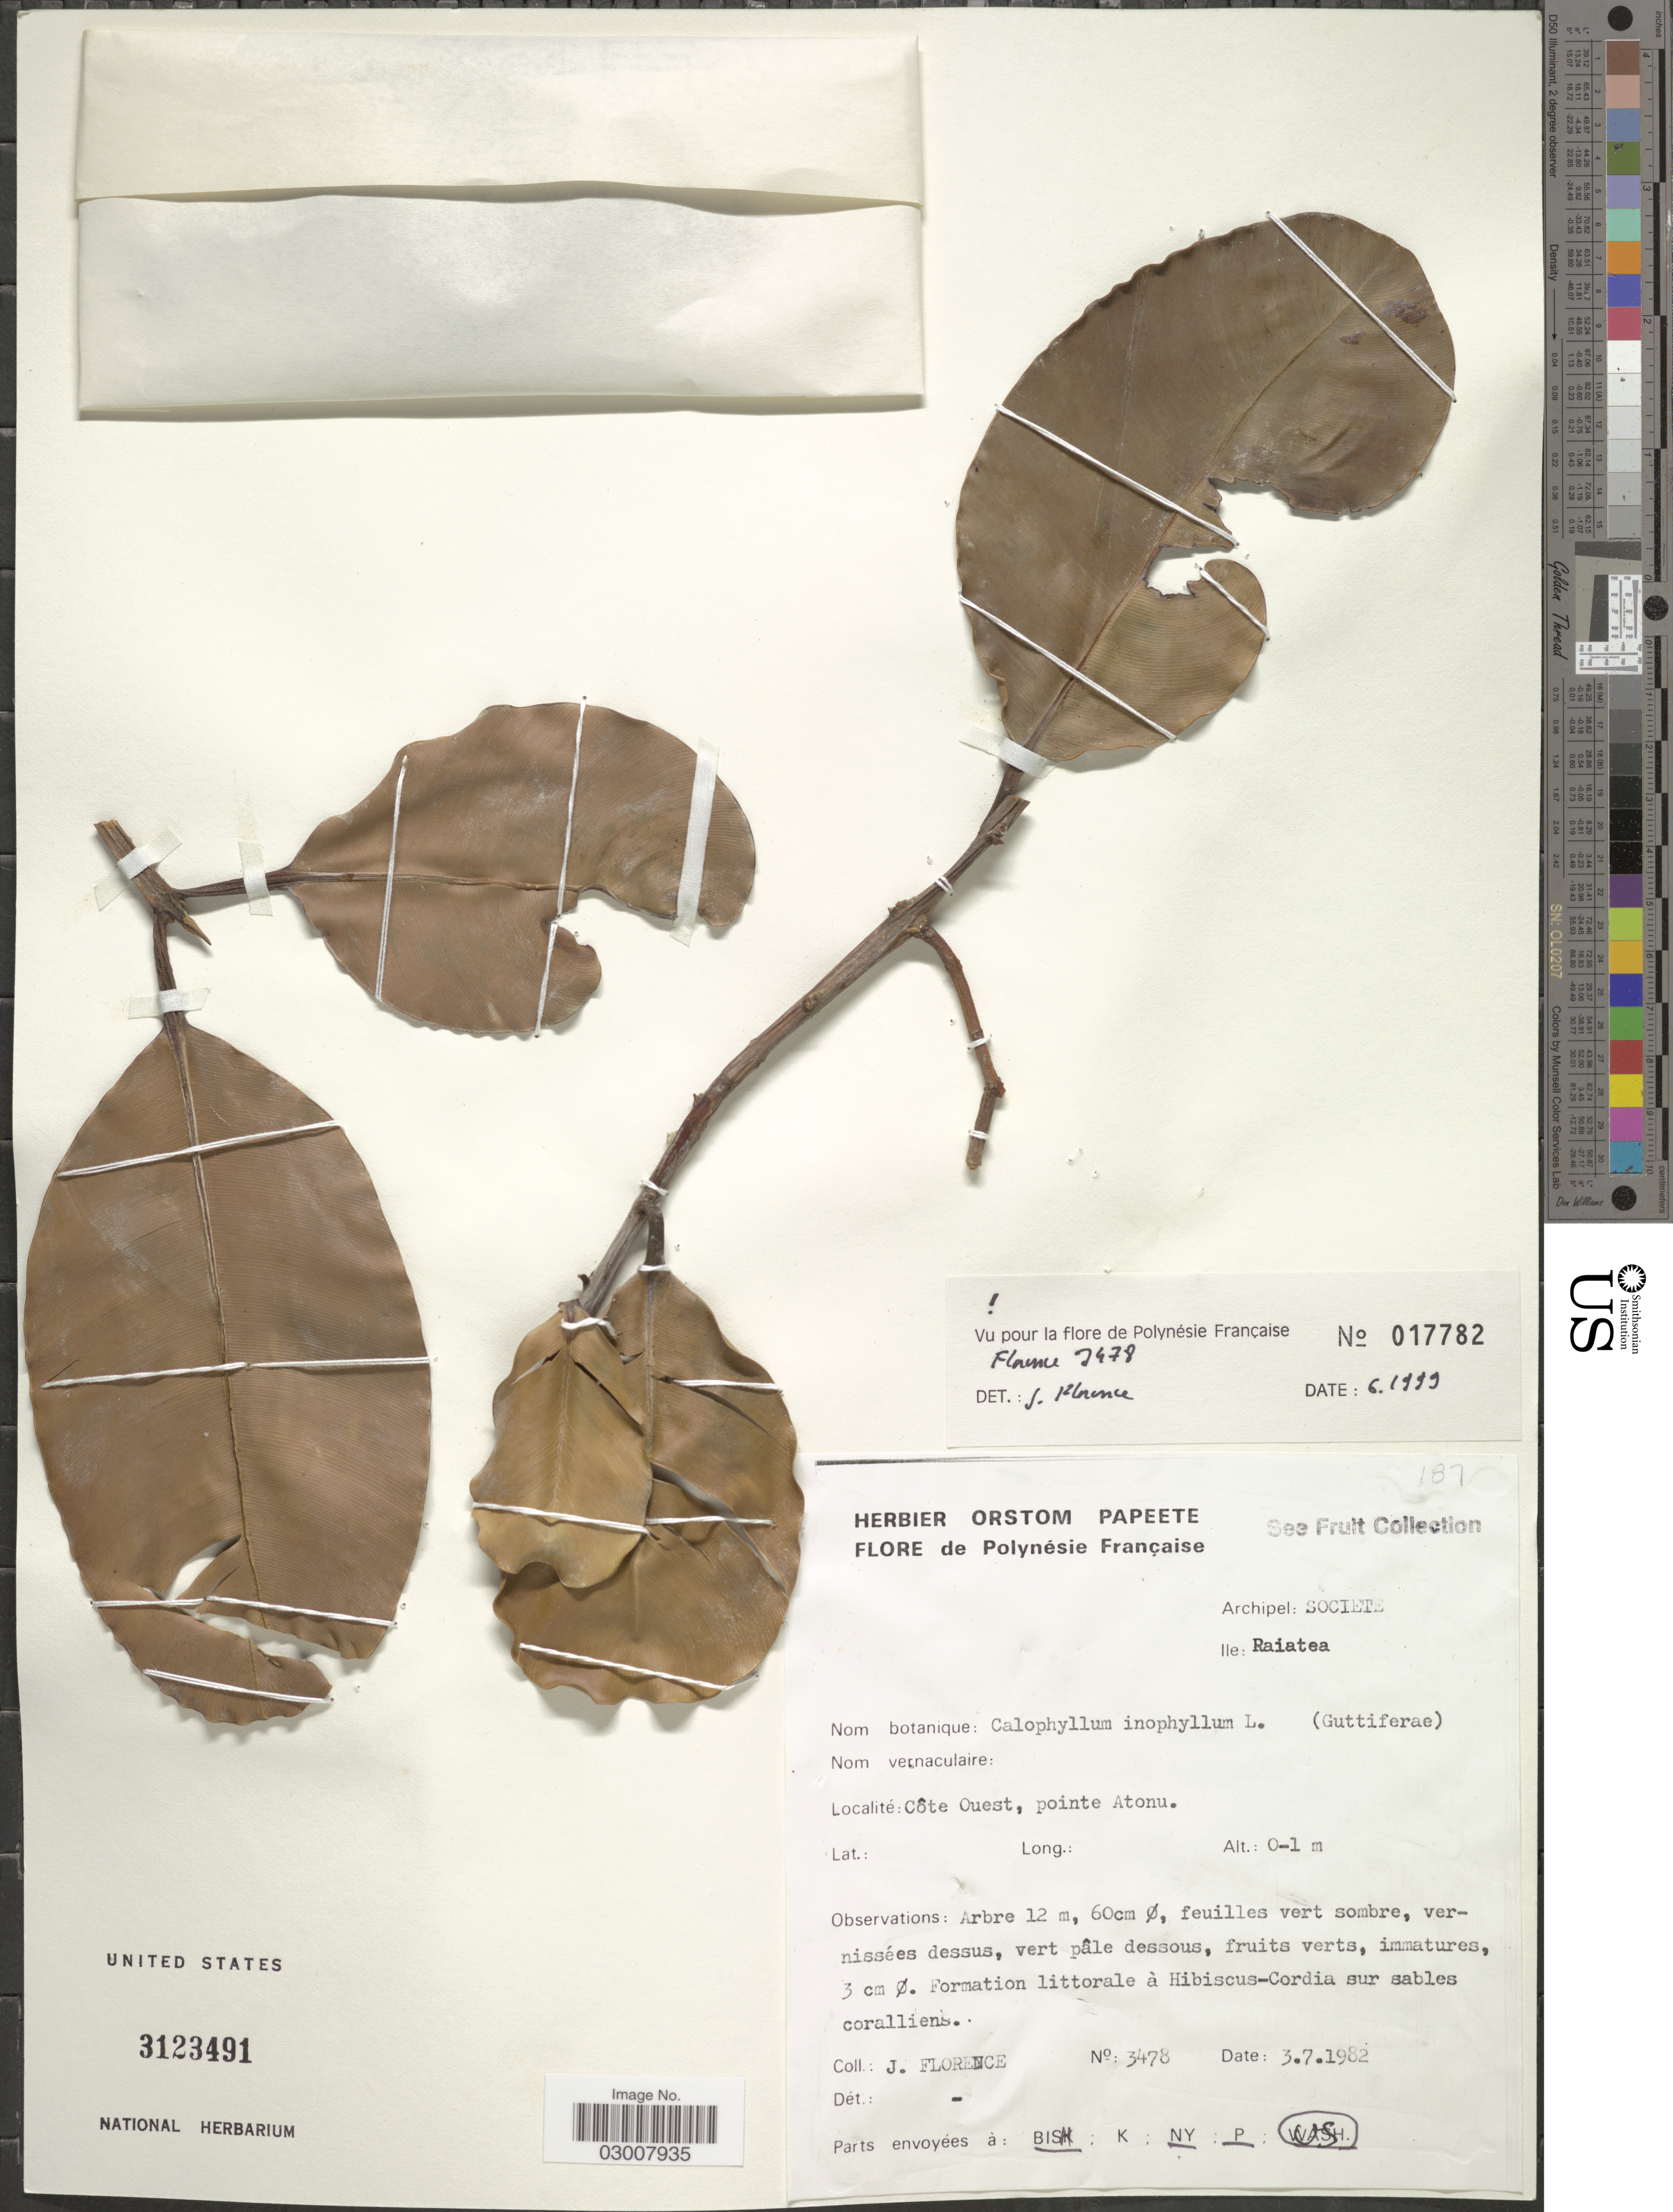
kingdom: Plantae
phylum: Tracheophyta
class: Magnoliopsida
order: Malpighiales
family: Calophyllaceae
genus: Calophyllum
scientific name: Calophyllum inophyllum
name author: L.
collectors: J. Florence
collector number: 3478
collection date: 1982-07-03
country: French Polynesia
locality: Archipel: Societe, Ile: Raiatea. Côte Ouest, pointe Atonu.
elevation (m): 0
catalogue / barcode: US 3123491